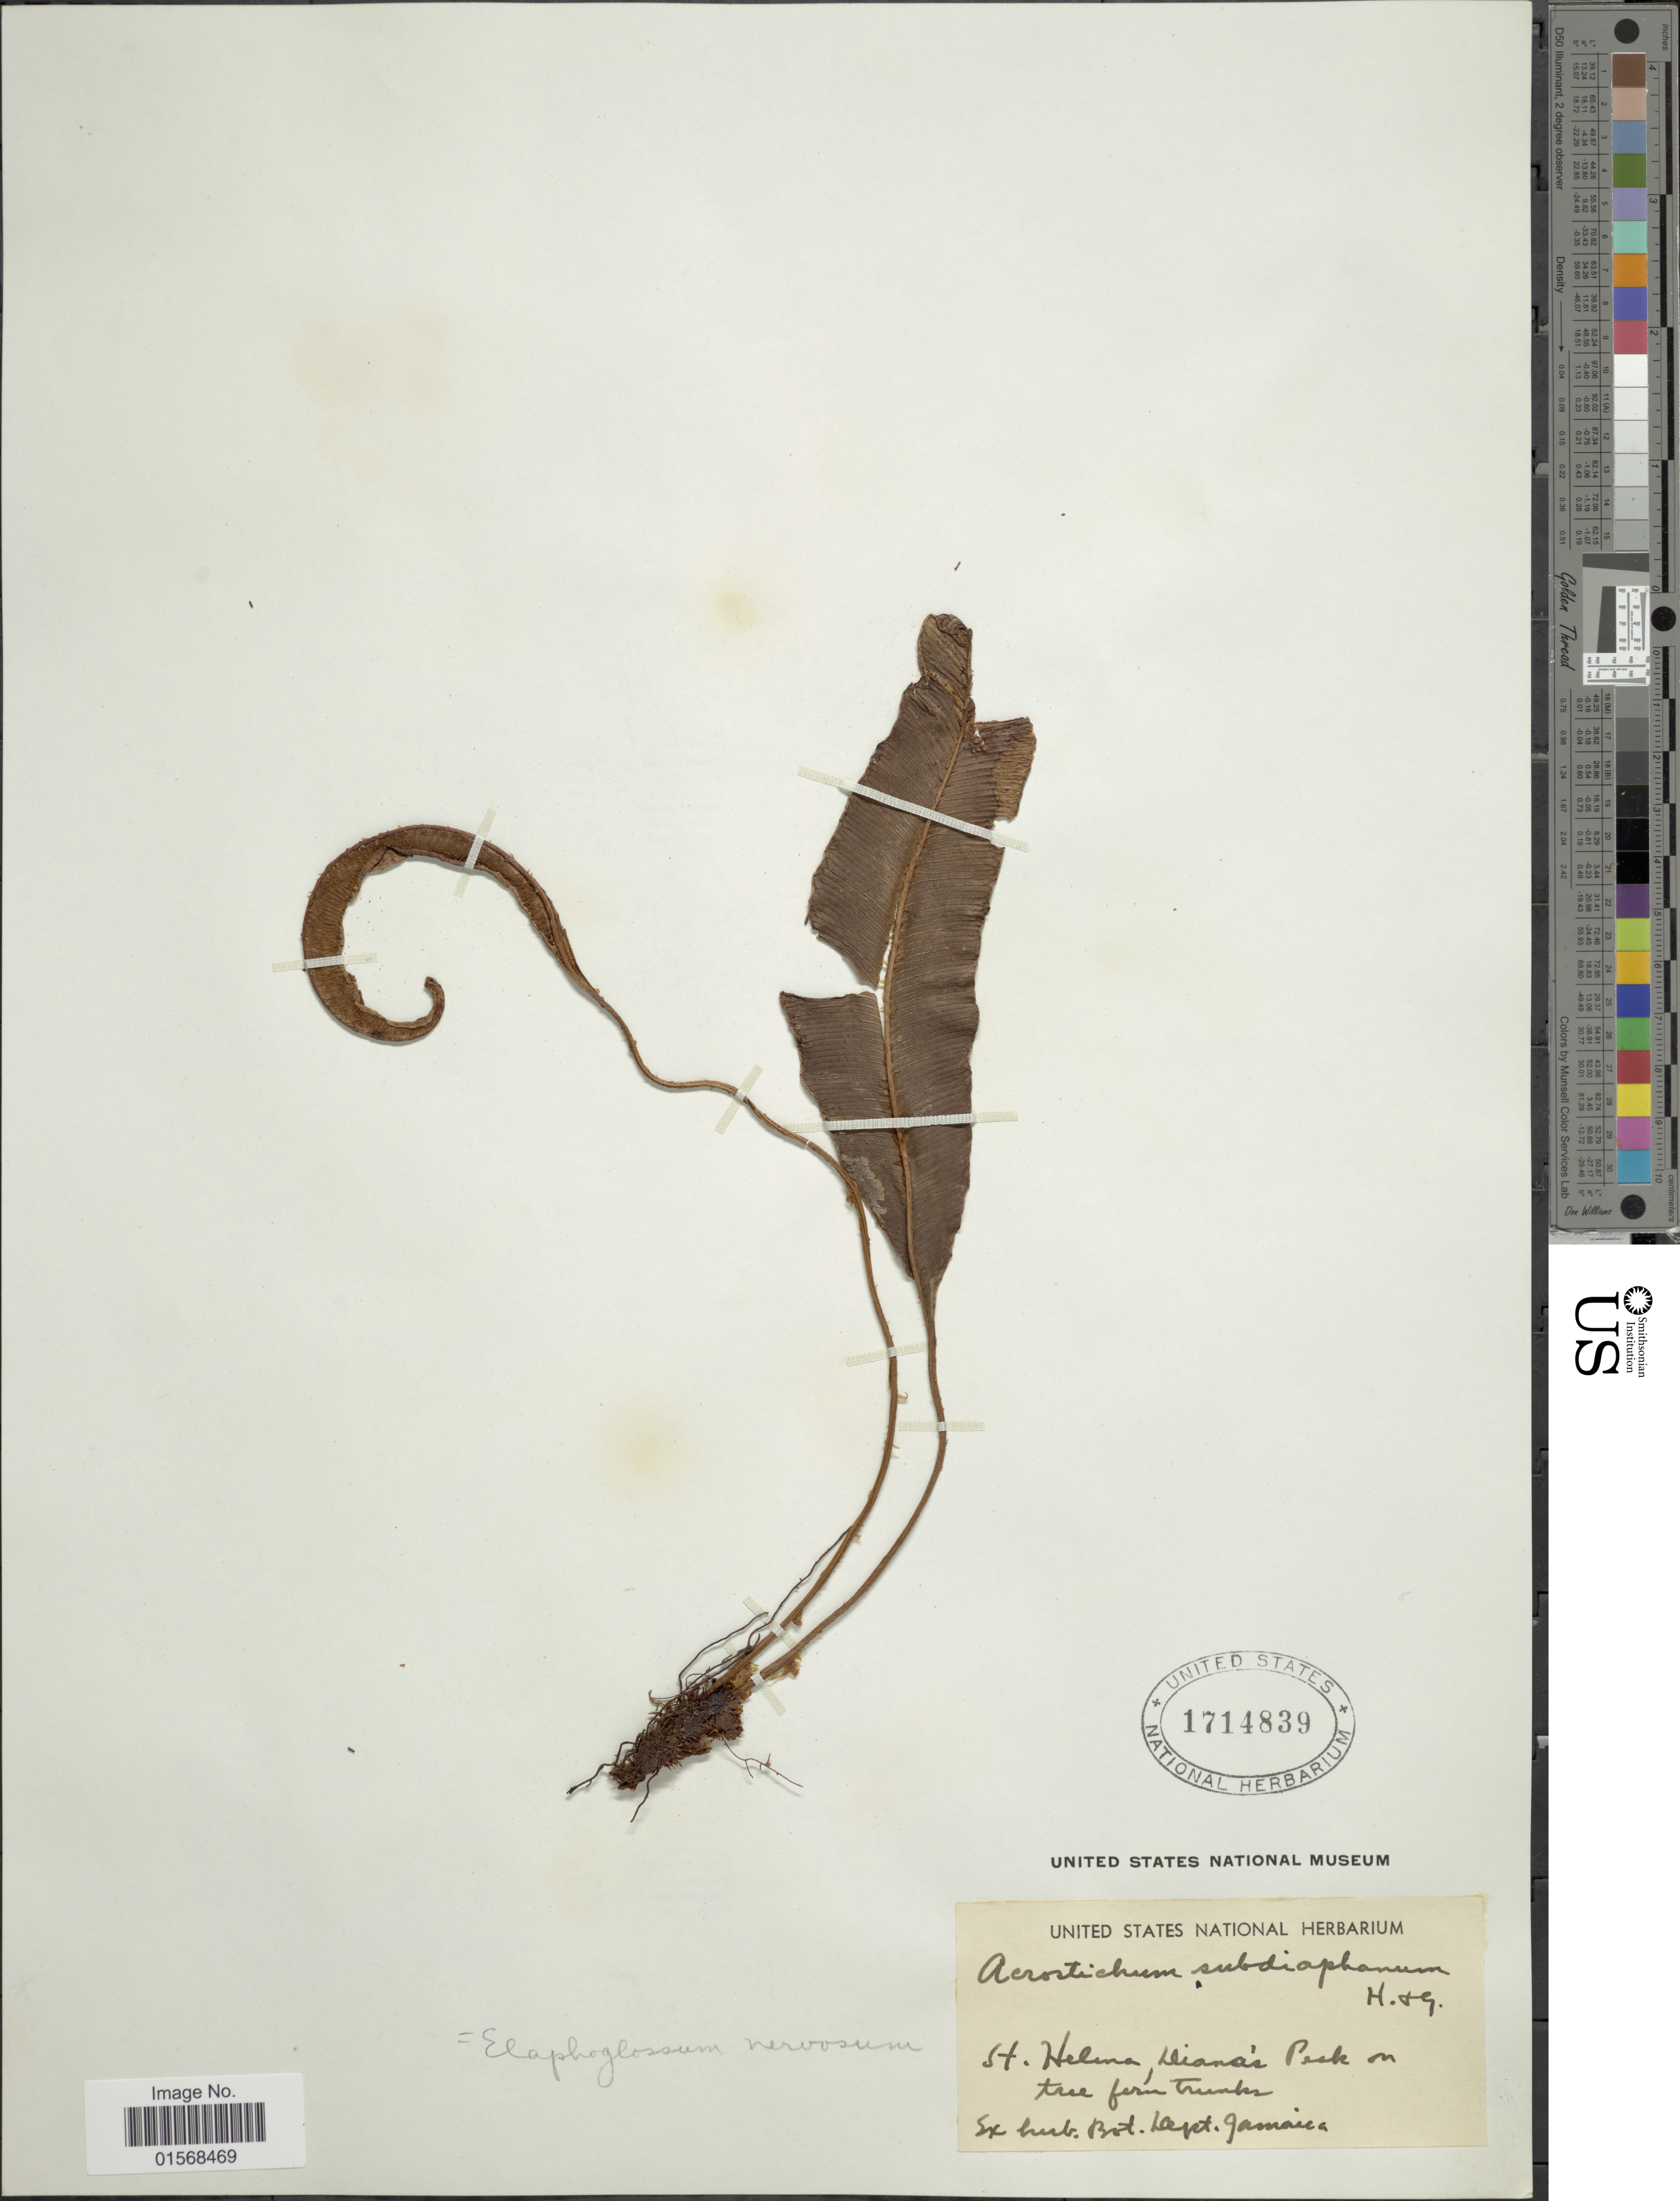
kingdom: Plantae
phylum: Tracheophyta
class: Polypodiopsida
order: Polypodiales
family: Dryopteridaceae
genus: Elaphoglossum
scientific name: Elaphoglossum nervosum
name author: (Bory) Christ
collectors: Botanical Department Jamaica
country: St. Helena Islands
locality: St. Helena, Diana's Peak.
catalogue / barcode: US 1714839